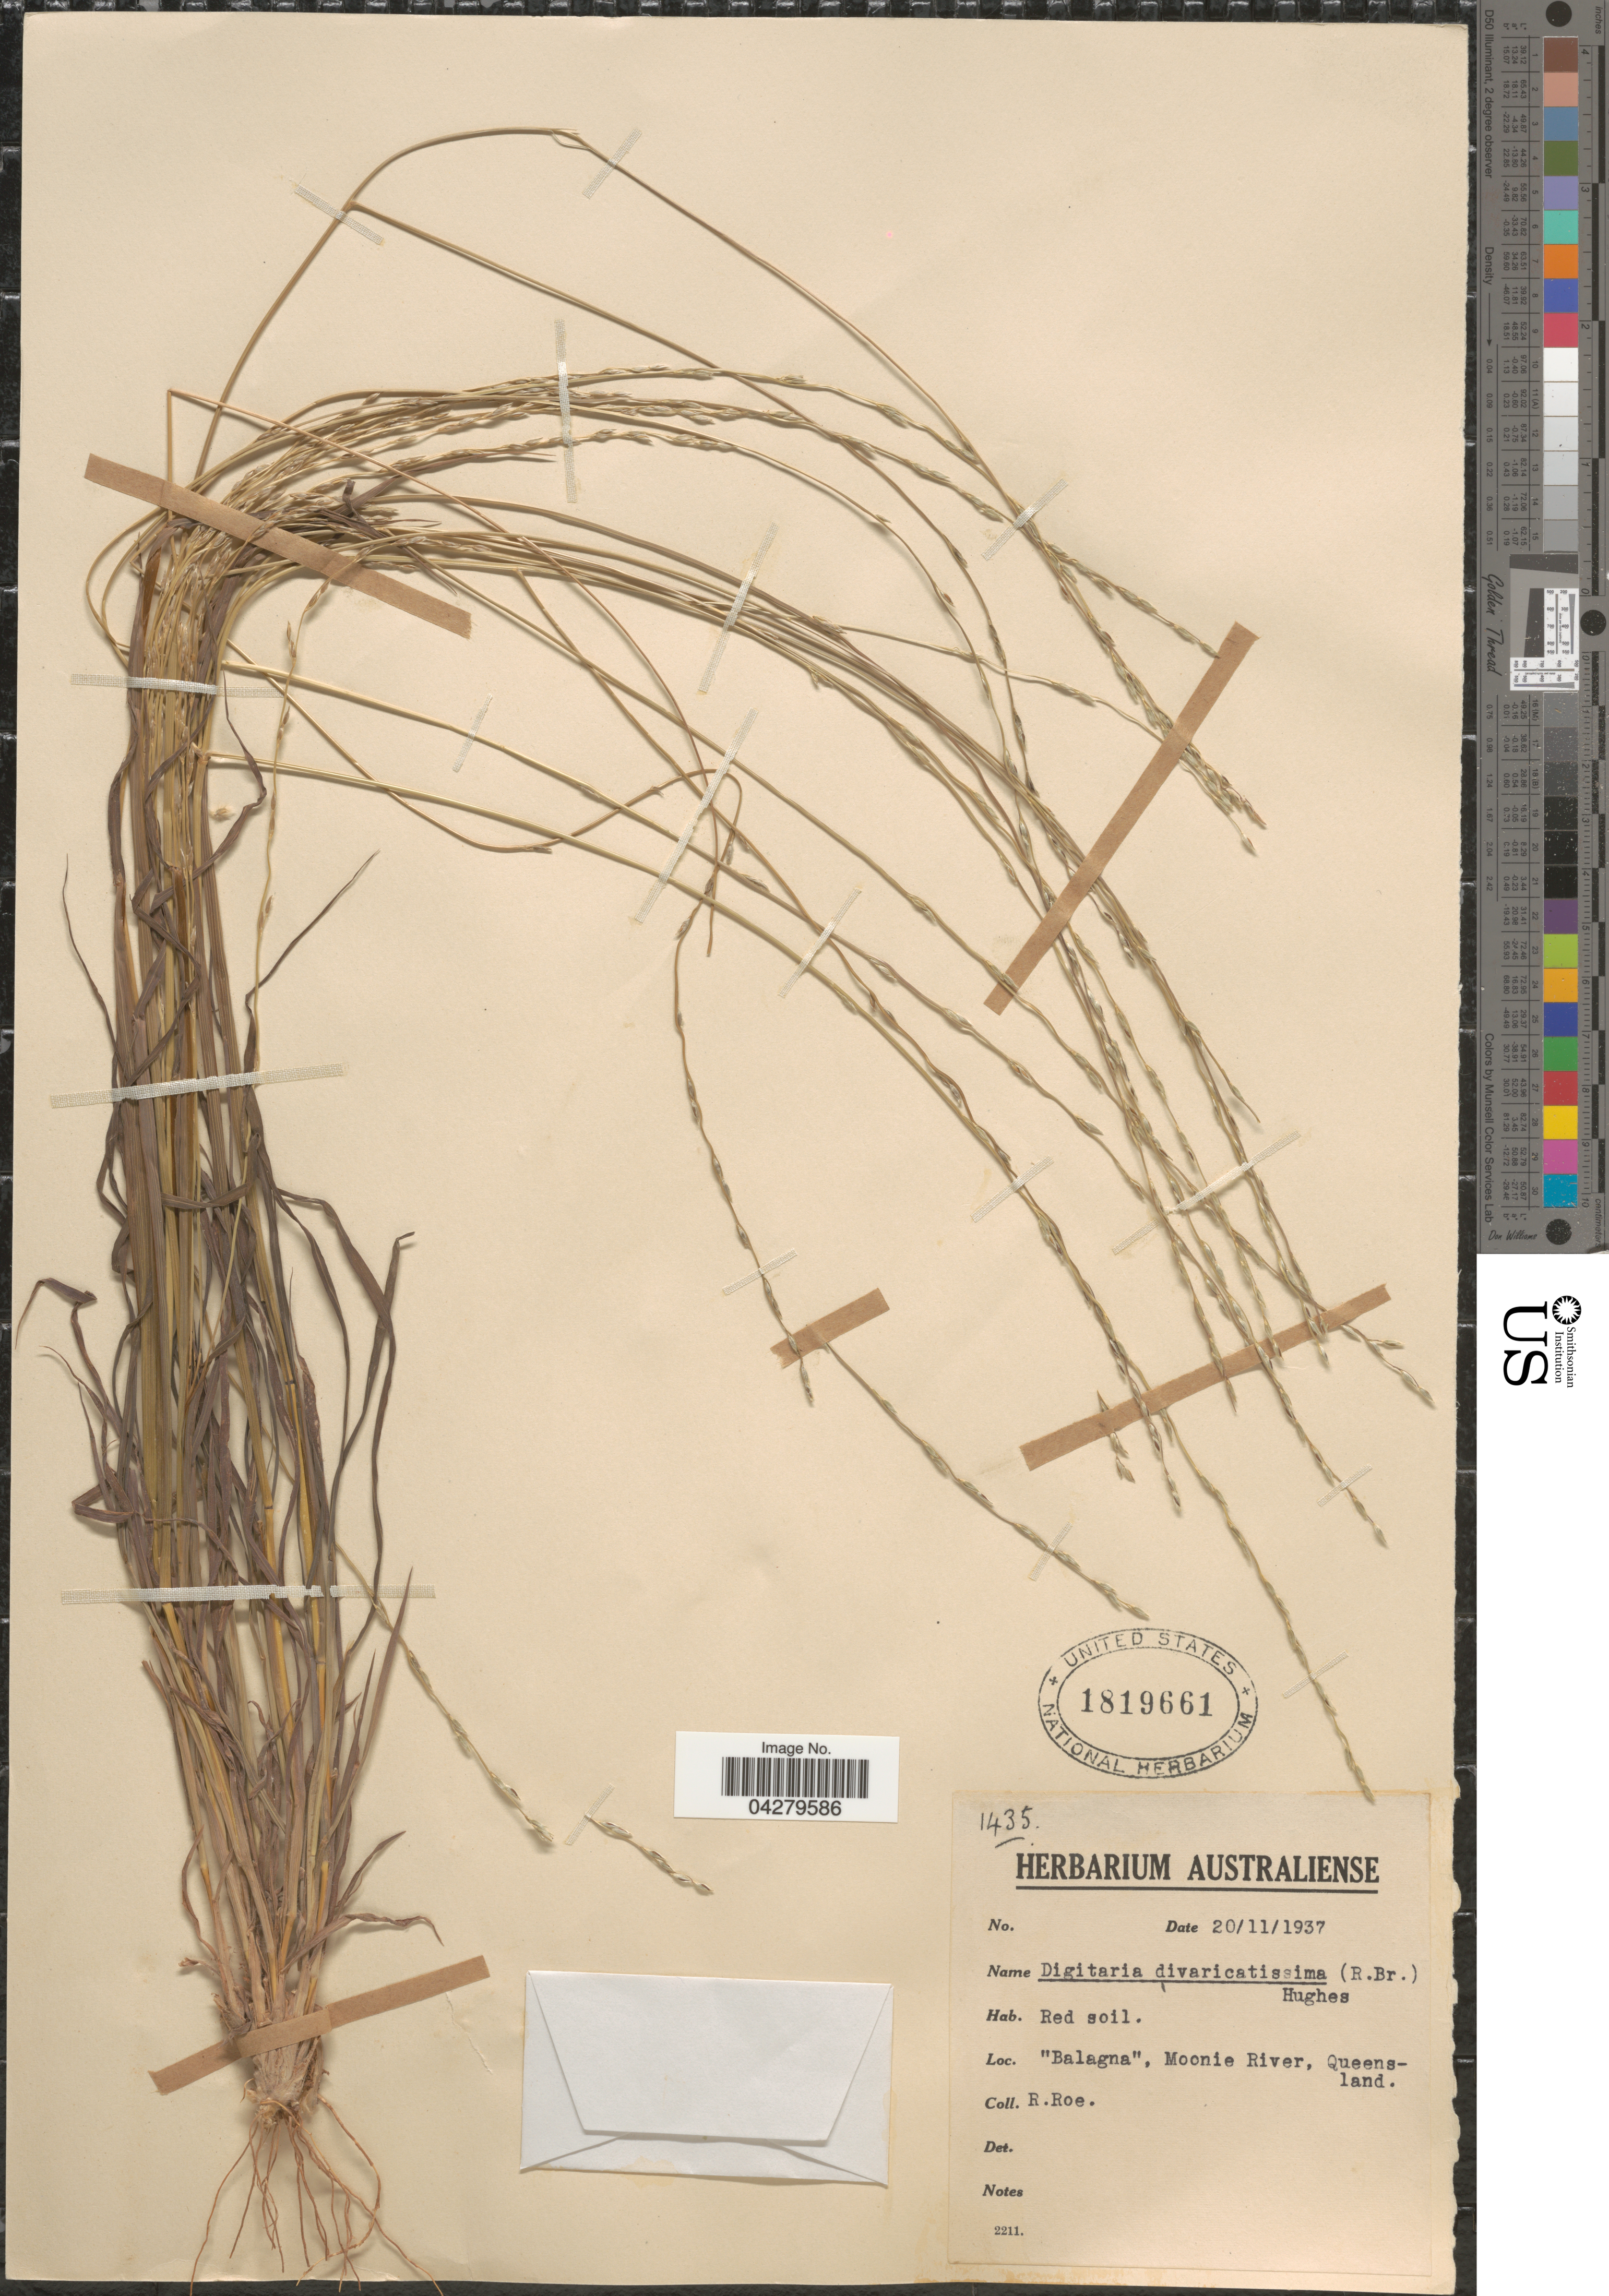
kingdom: Plantae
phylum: Tracheophyta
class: Liliopsida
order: Poales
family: Poaceae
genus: Digitaria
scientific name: Digitaria divaricatissima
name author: (R. Br.) Hughes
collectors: R. Roe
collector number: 1435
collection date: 1937-11-20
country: Australia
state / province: Queensland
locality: Balagna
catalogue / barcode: US 1819661